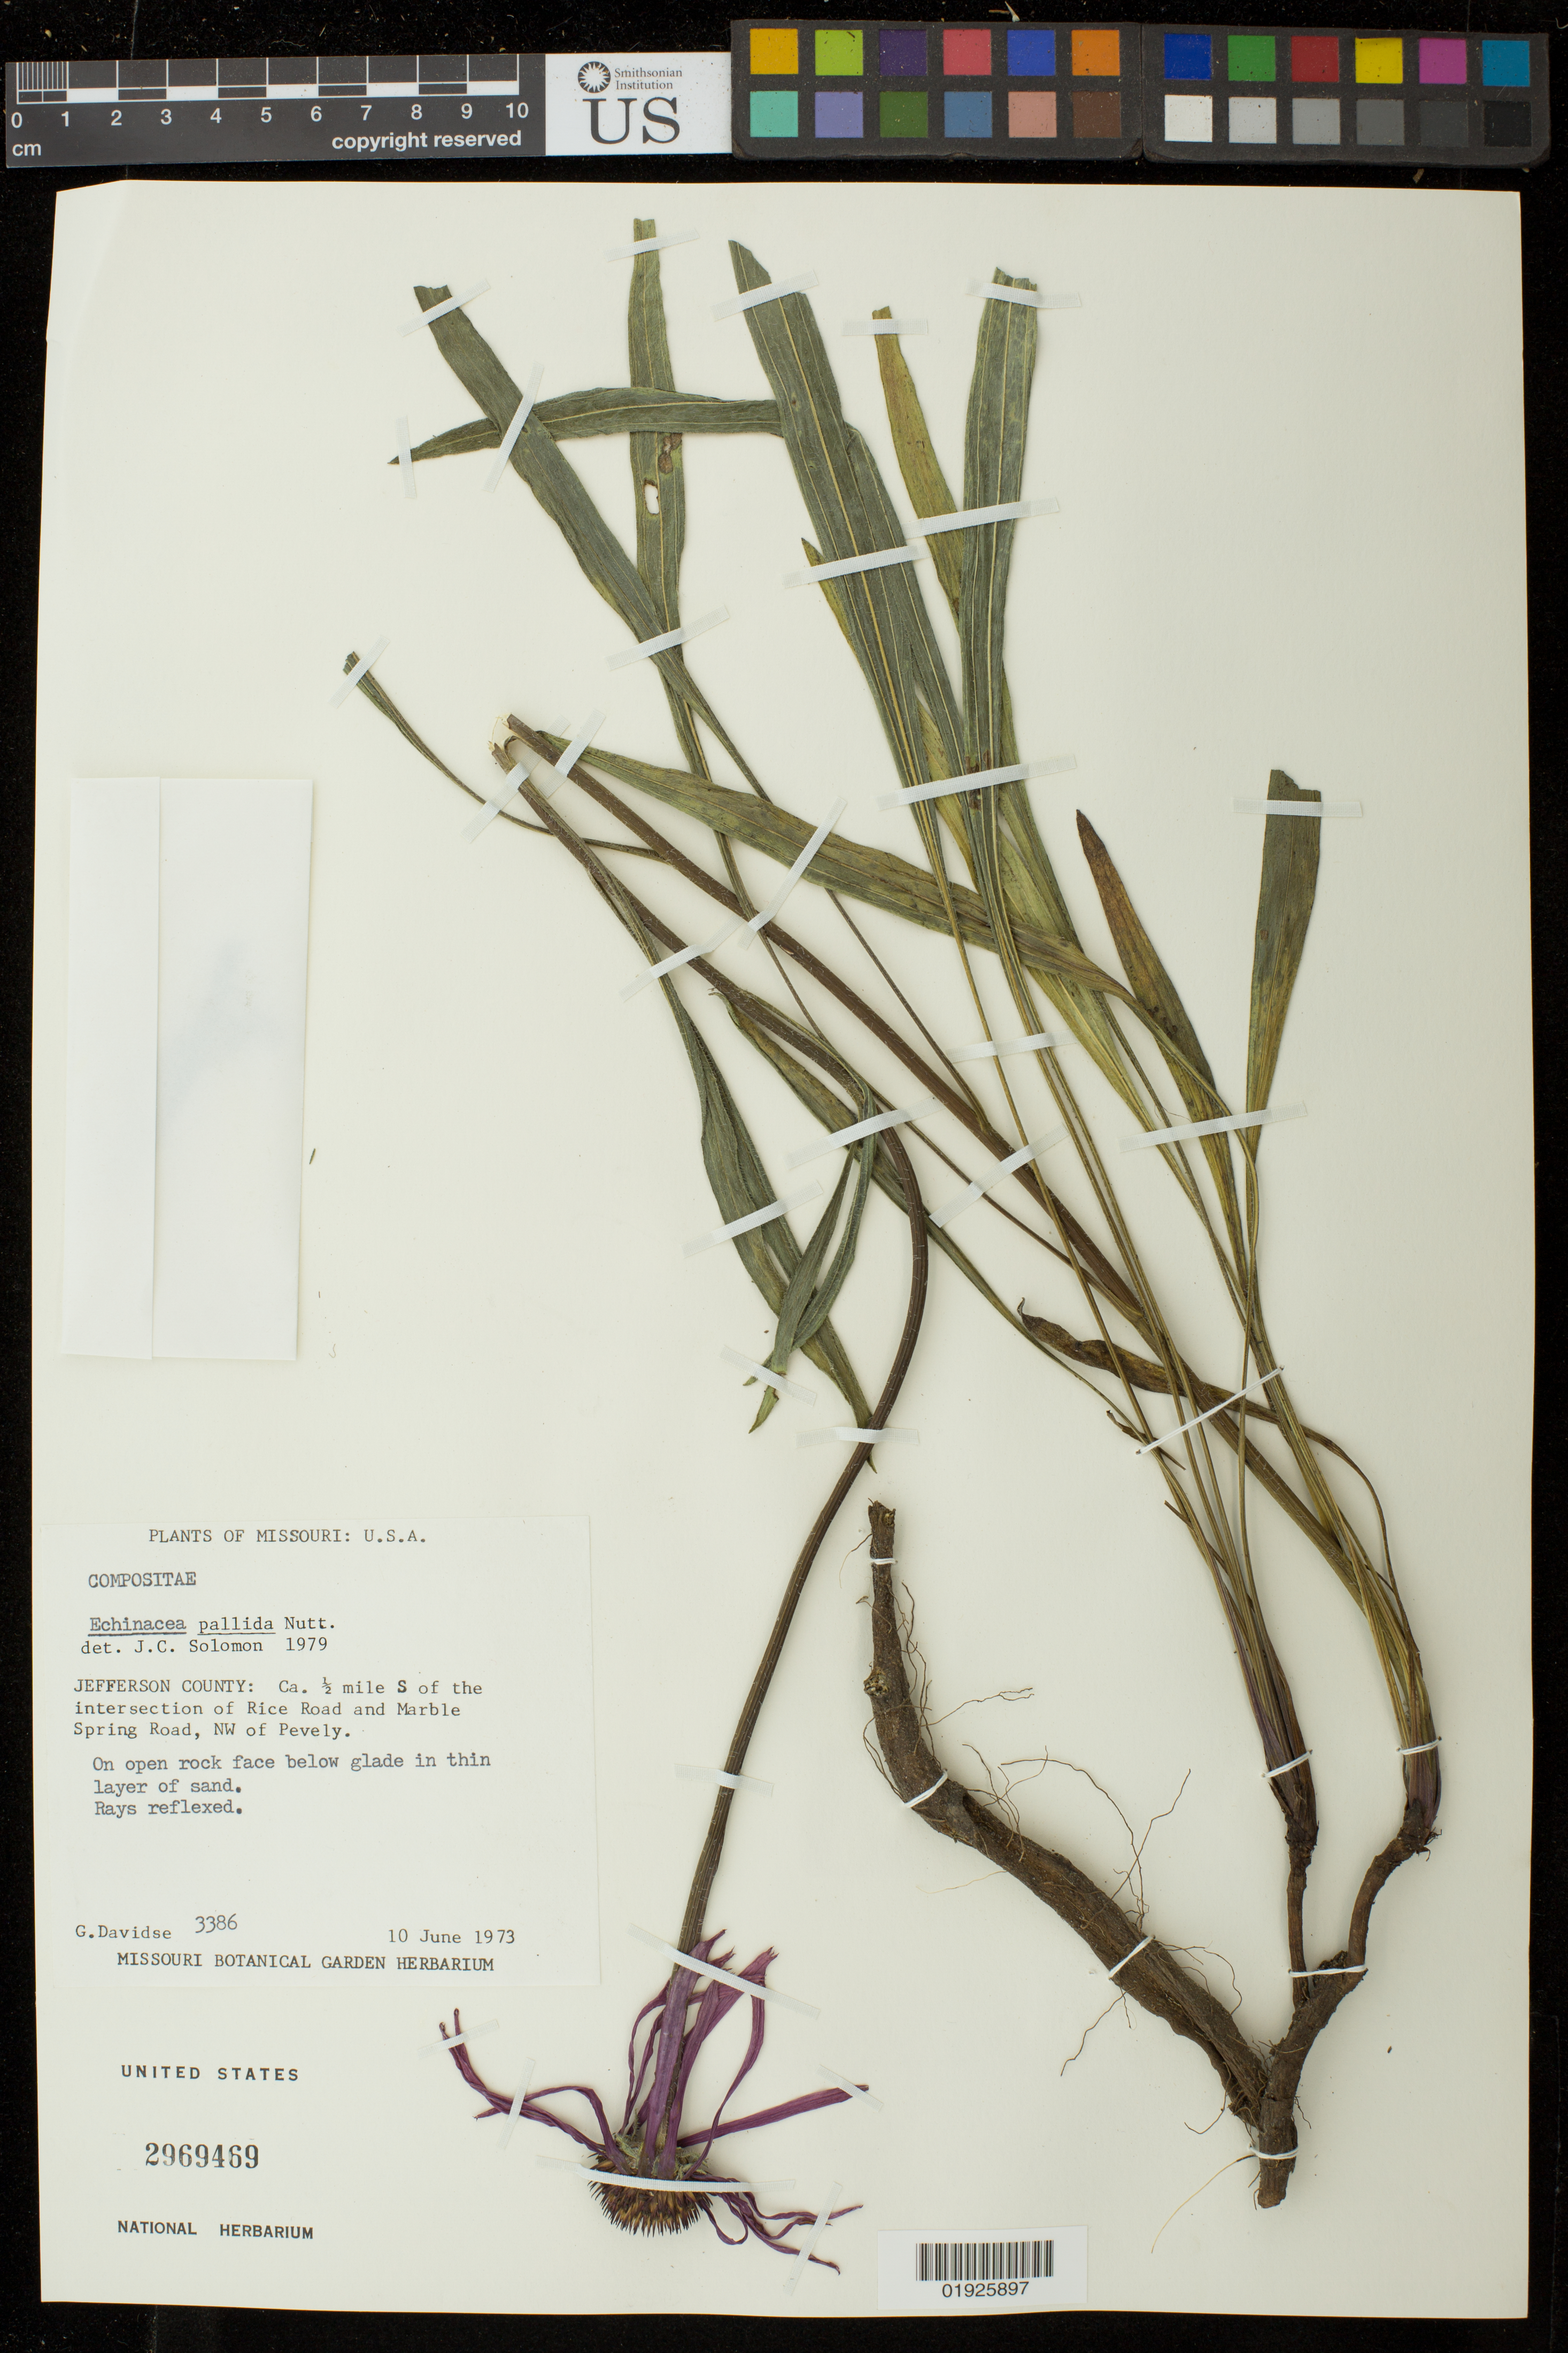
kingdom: Plantae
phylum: Tracheophyta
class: Magnoliopsida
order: Asterales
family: Asteraceae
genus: Echinacea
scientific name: Echinacea pallida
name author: (Nutt.) Nutt.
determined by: Solomon, J. C., (MO), Missouri Botanical Garden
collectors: G. Davidse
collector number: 3386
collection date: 1973-06-10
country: United States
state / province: Missouri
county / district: Jefferson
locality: ca. 1/2 mile S of the intersection of Rice Road and Marble Spring Road, NW of Pevely.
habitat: On open rock face below glade in thin layer of sand.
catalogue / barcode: US 3969469